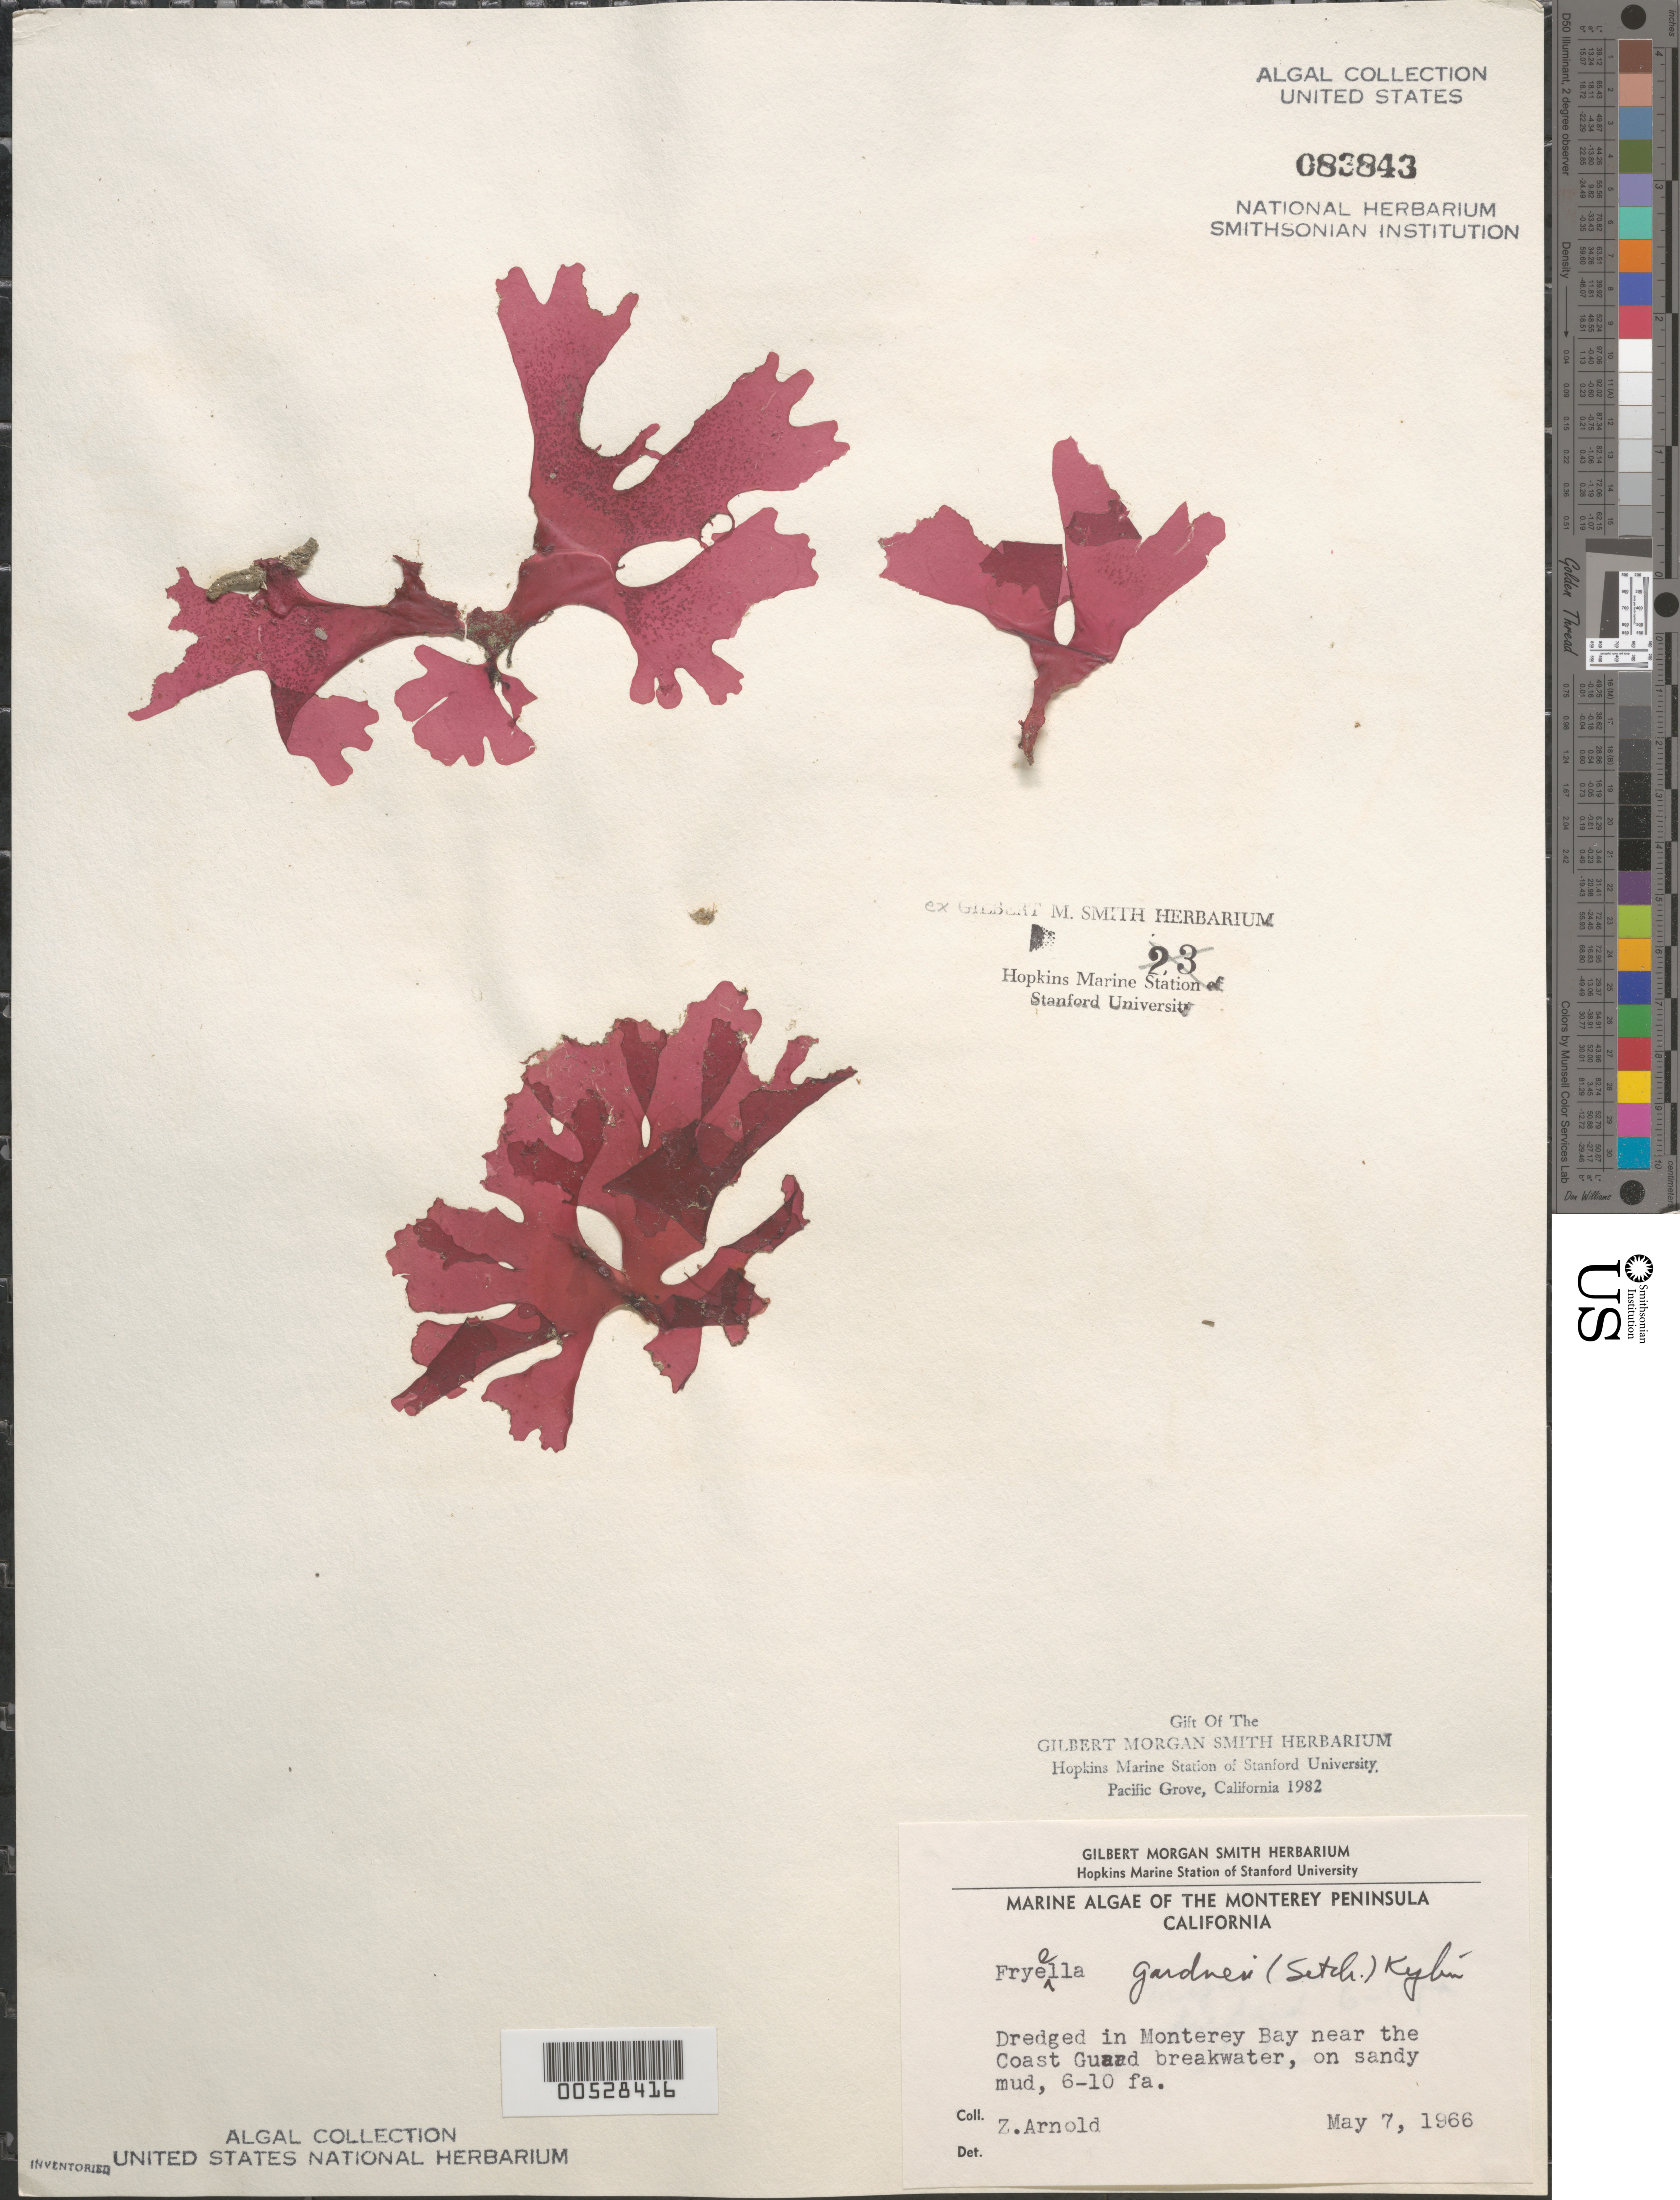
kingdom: Plantae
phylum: Rhodophyta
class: Florideophyceae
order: Rhodymeniales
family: Fryeellaceae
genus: Fryeella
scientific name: Fryeella gardneri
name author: (Setch.) Kylin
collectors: Z. M. Arnold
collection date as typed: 07 May 1966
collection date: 1966-05-07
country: United States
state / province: California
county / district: Monterey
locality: Monterey Bay, near Coast Guard breakwater, Monterey Peninsula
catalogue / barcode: US 83843